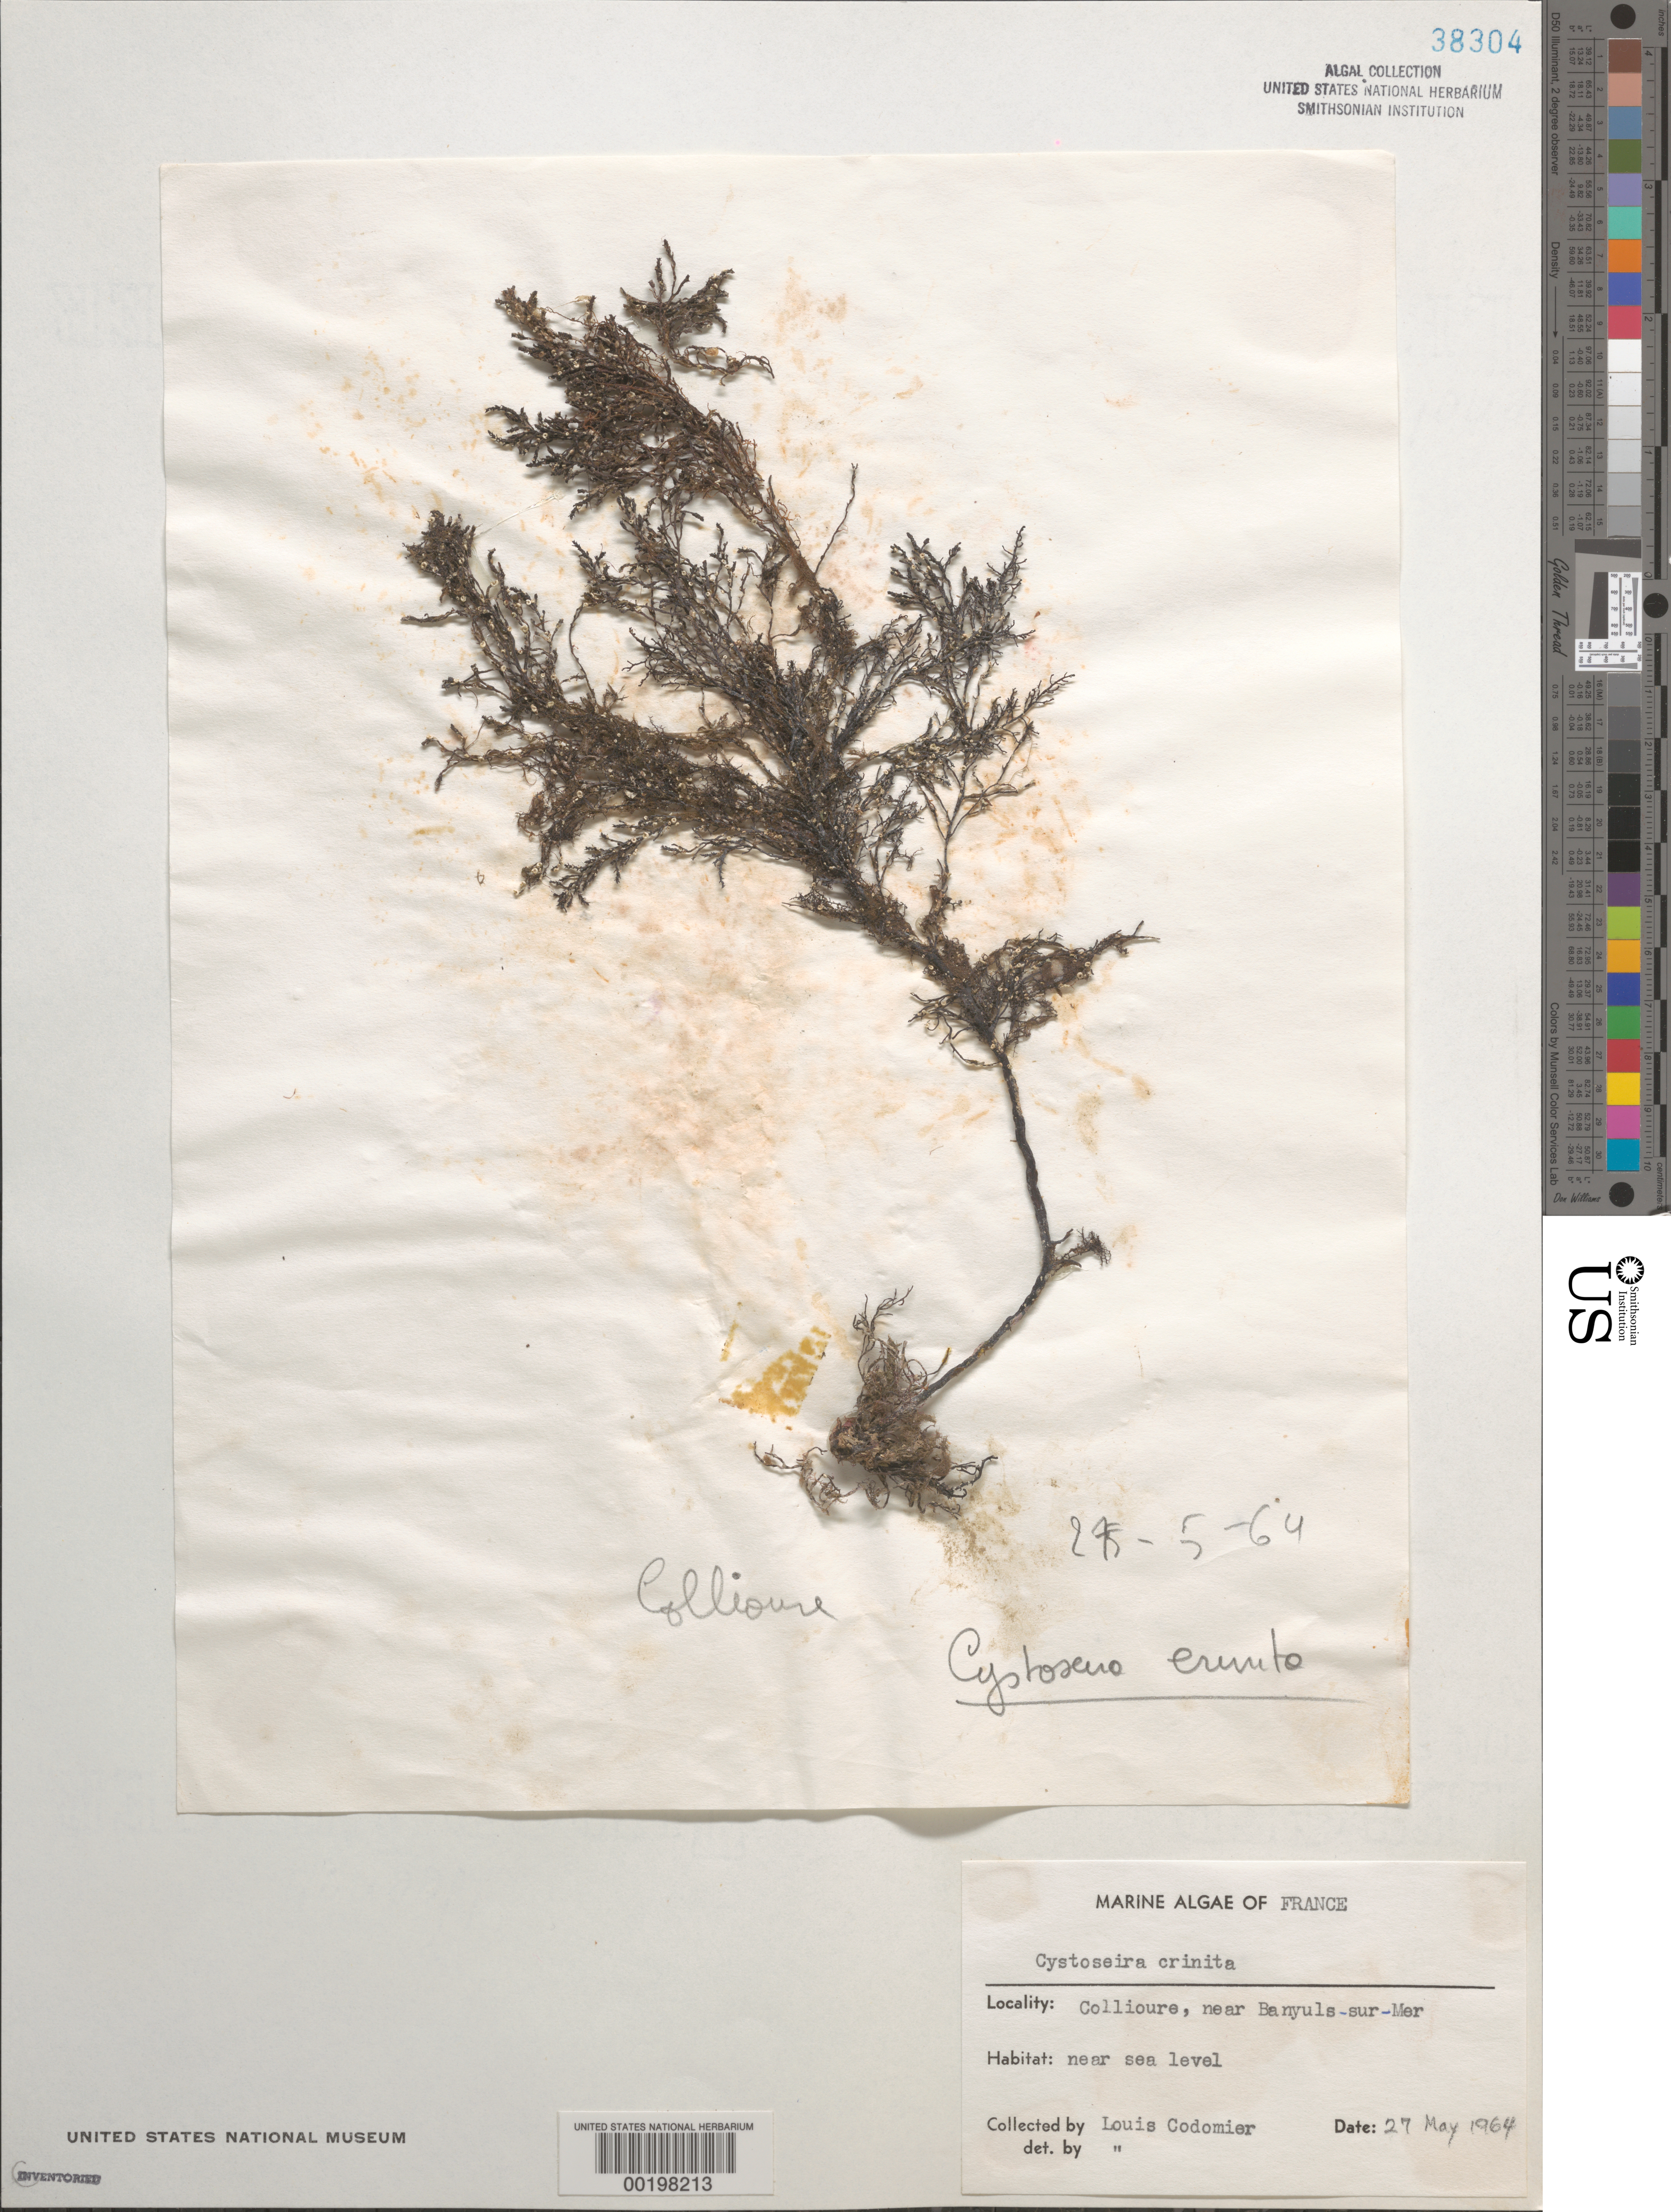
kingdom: Chromista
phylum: Ochrophyta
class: Phaeophyceae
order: Fucales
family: Sargassaceae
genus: Ericaria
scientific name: Ericaria crinita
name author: (Duby) Molinari & Guiry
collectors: L. Codomier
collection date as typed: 27 May 1964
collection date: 1964-05-27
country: France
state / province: Occitanie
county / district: Pyrénées-Orientales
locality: Collioure, near Banyuls-sur-Mer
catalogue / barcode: US 38304